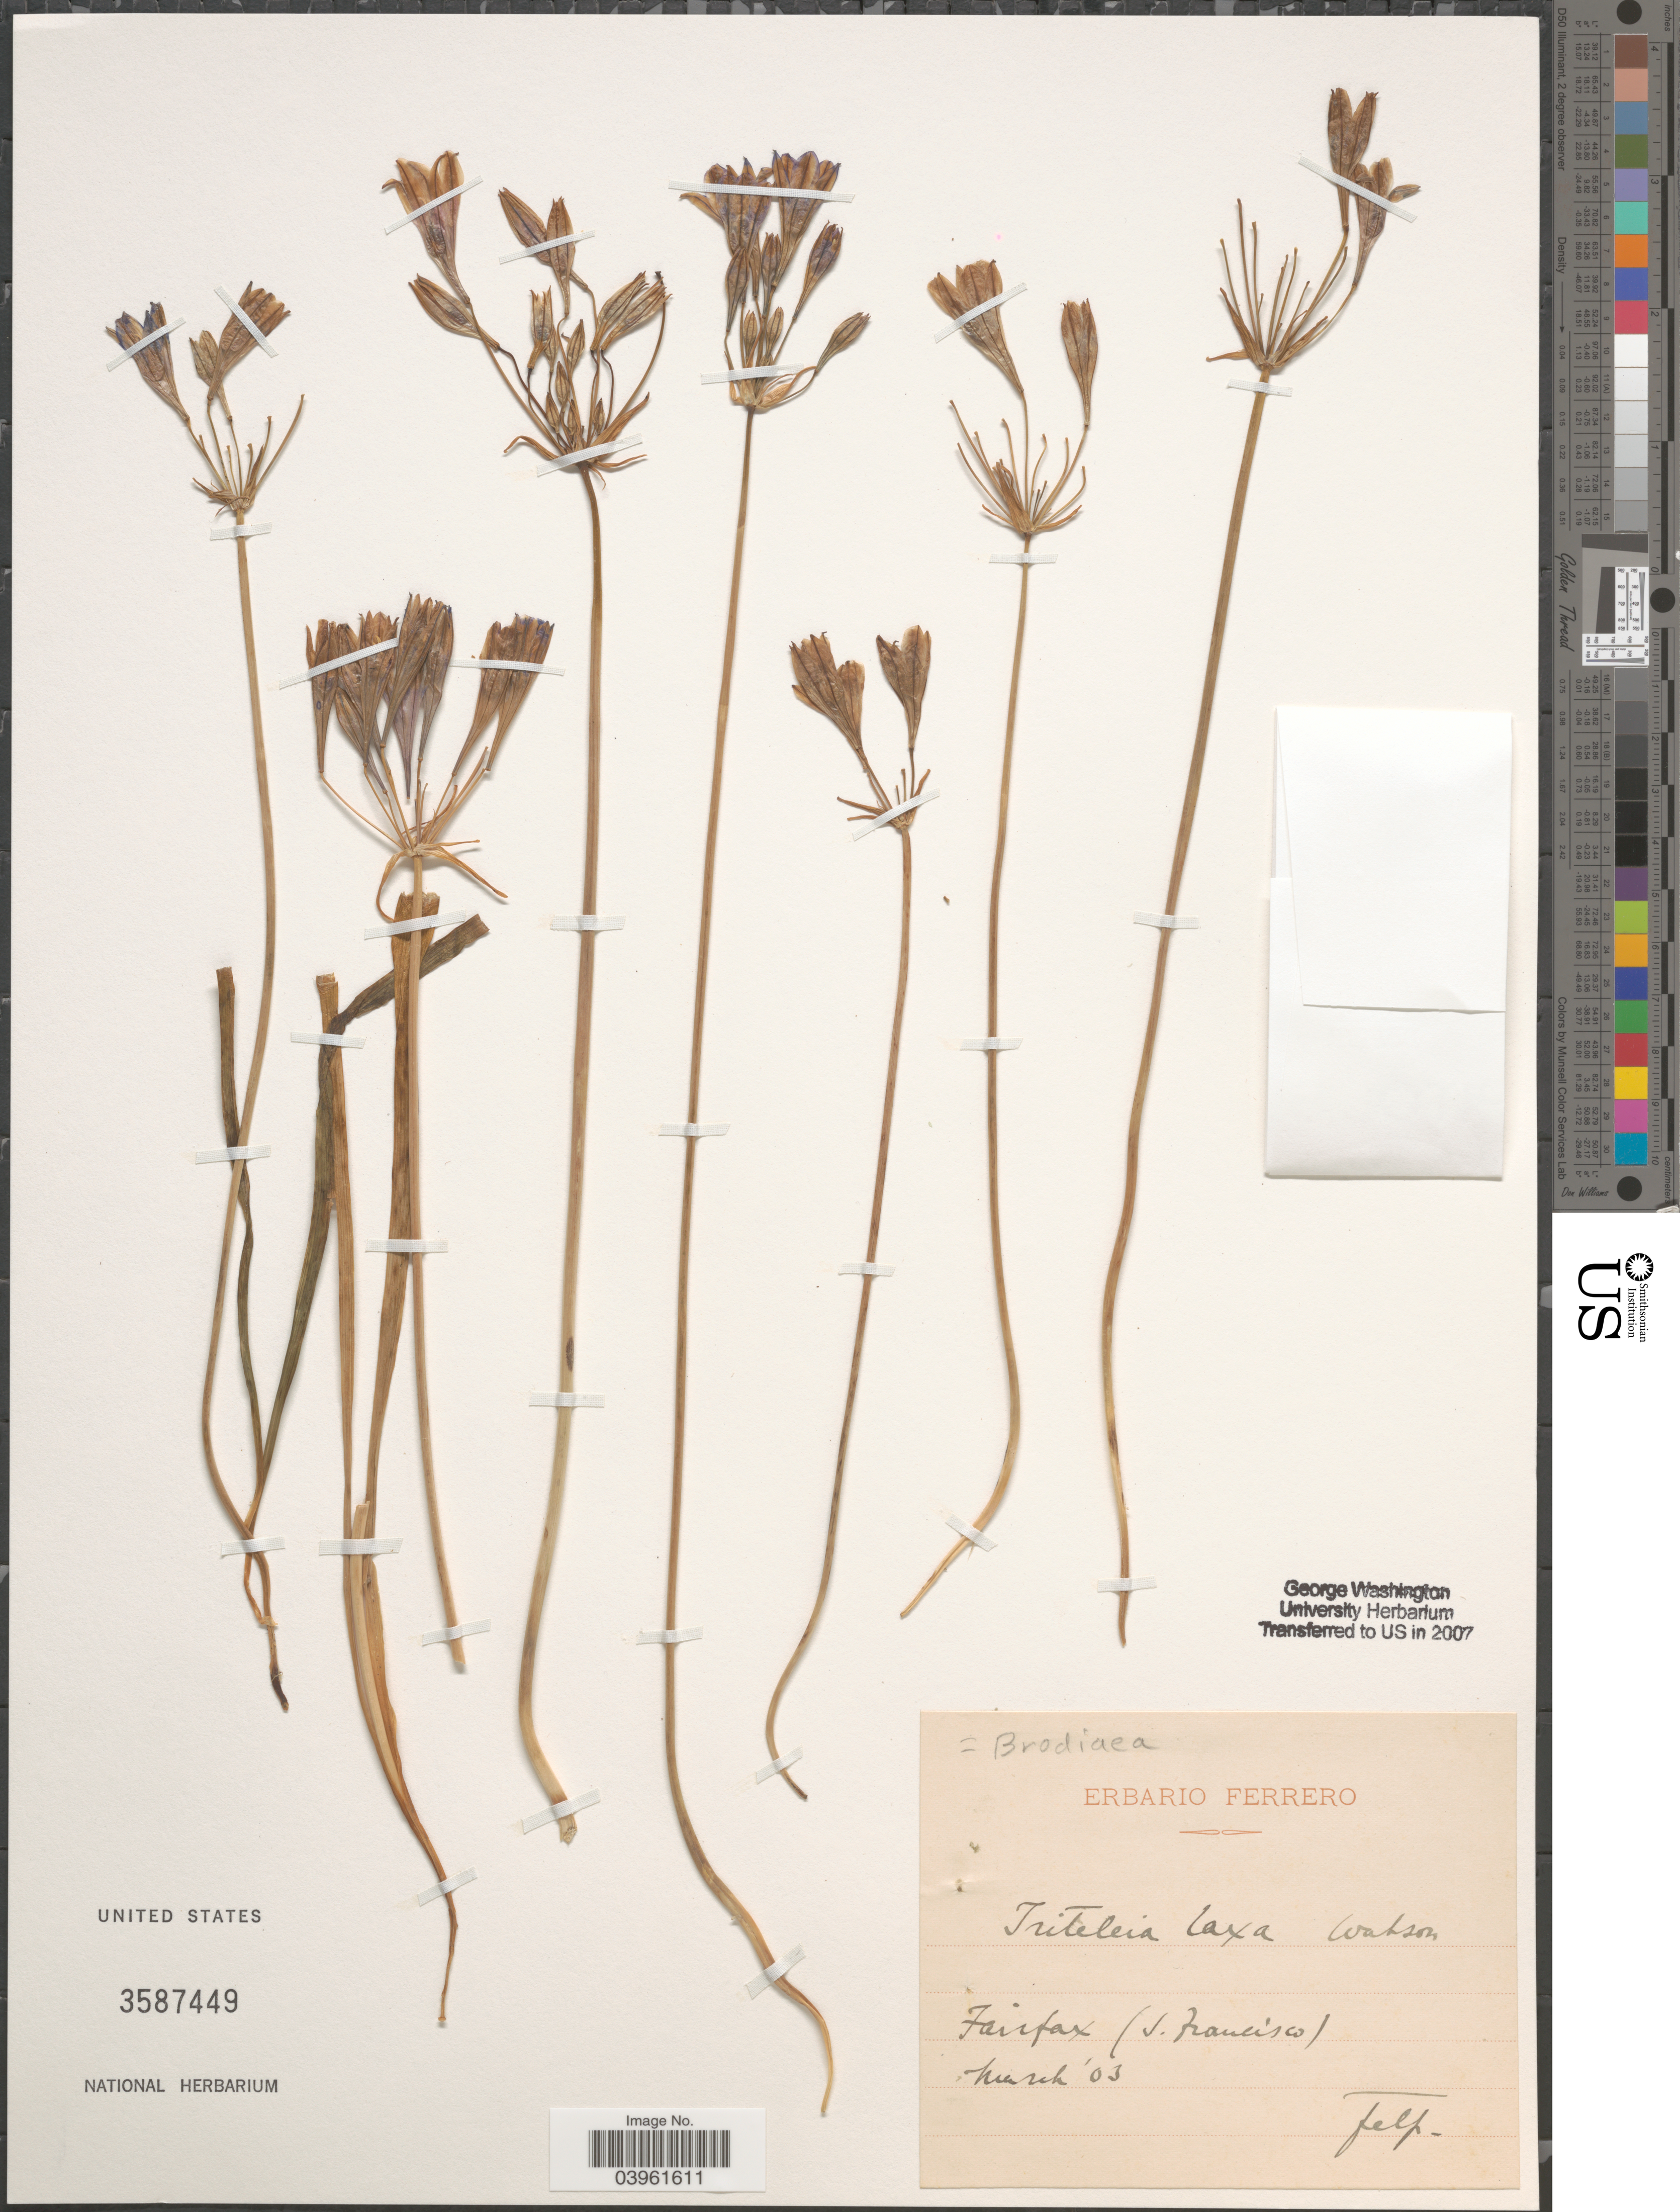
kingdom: Plantae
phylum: Tracheophyta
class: Liliopsida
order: Asparagales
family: Asparagaceae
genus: Triteleia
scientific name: Triteleia laxa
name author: Benth.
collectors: F. Ferrero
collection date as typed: Transcribed d/m/y: /3/3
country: United States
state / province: California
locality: Fairfax (S. Francisco).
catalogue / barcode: US 3587449